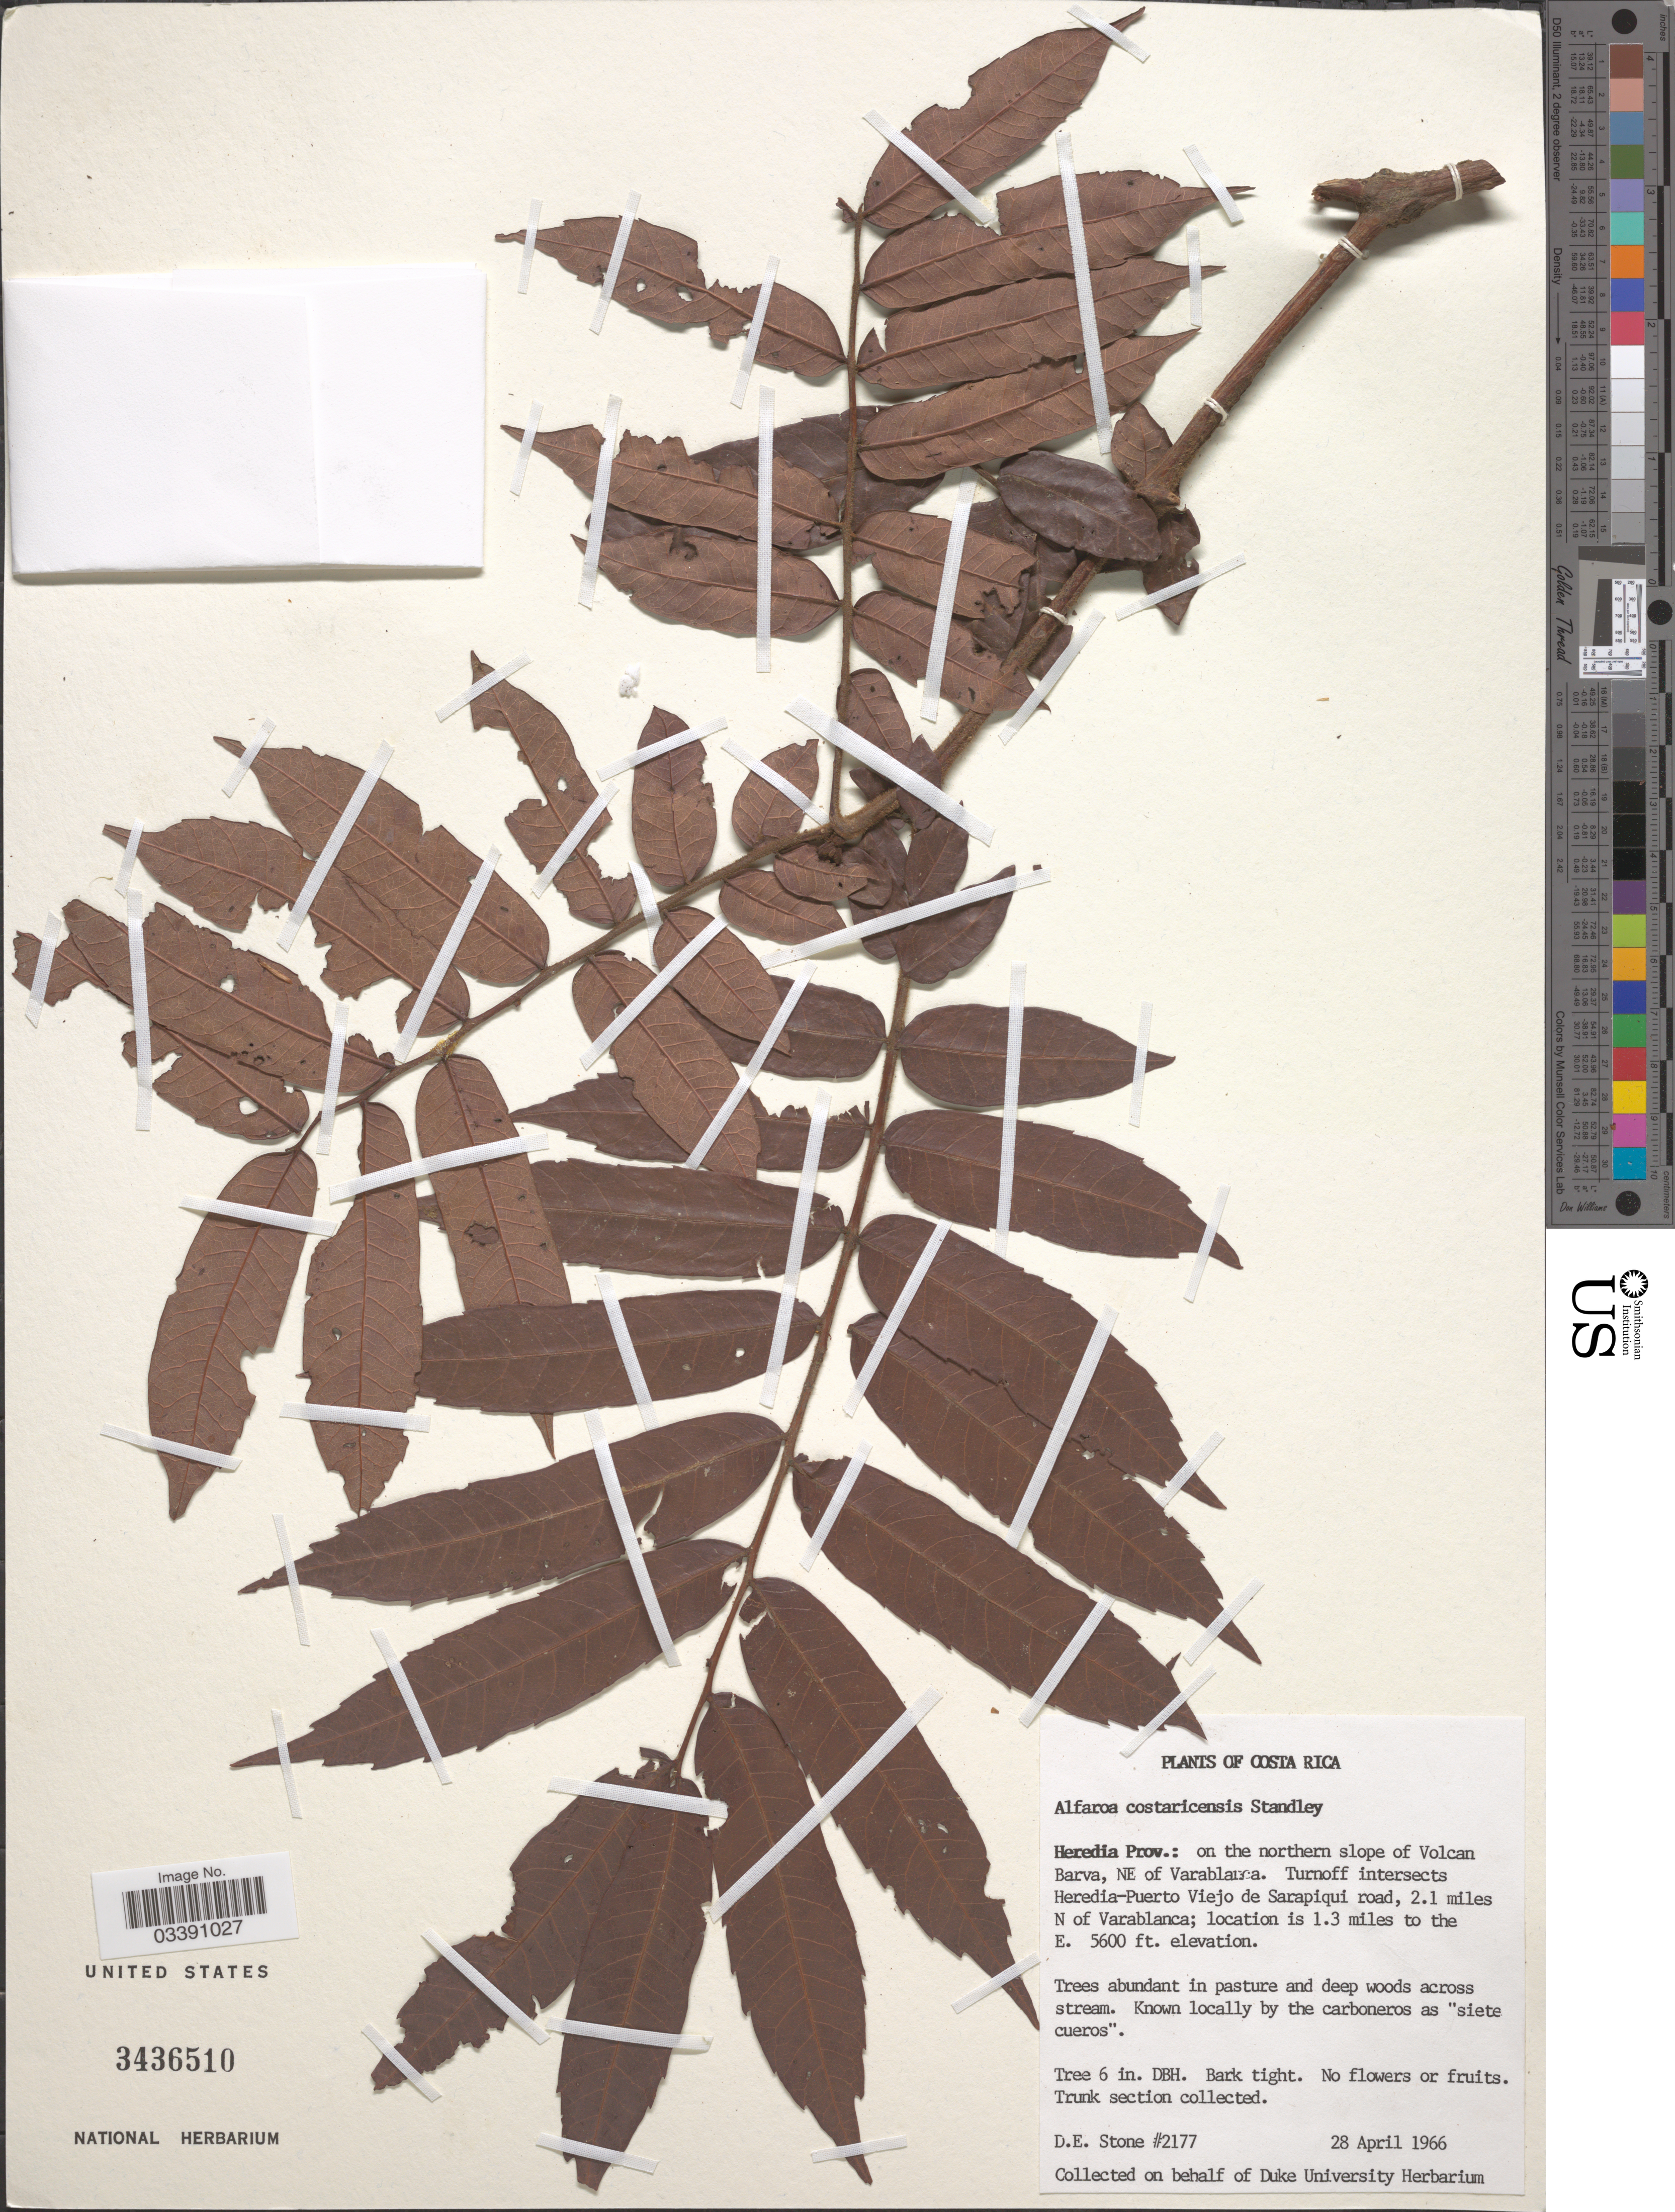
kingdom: Plantae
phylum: Tracheophyta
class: Magnoliopsida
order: Fagales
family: Juglandaceae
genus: Alfaroa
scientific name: Alfaroa costaricensis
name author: Standl.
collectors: D. E. Stone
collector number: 2177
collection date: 1966-04-28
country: Costa Rica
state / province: Heredia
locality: On the northern slope of Volcan Barva NE of Varablanca. Turnoff intersects Heredia-Puerto Viejo de Sarapique road, 2.1 miles N of Varablanca; location is 1.3 miles to the E.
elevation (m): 1707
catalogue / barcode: US 3436510